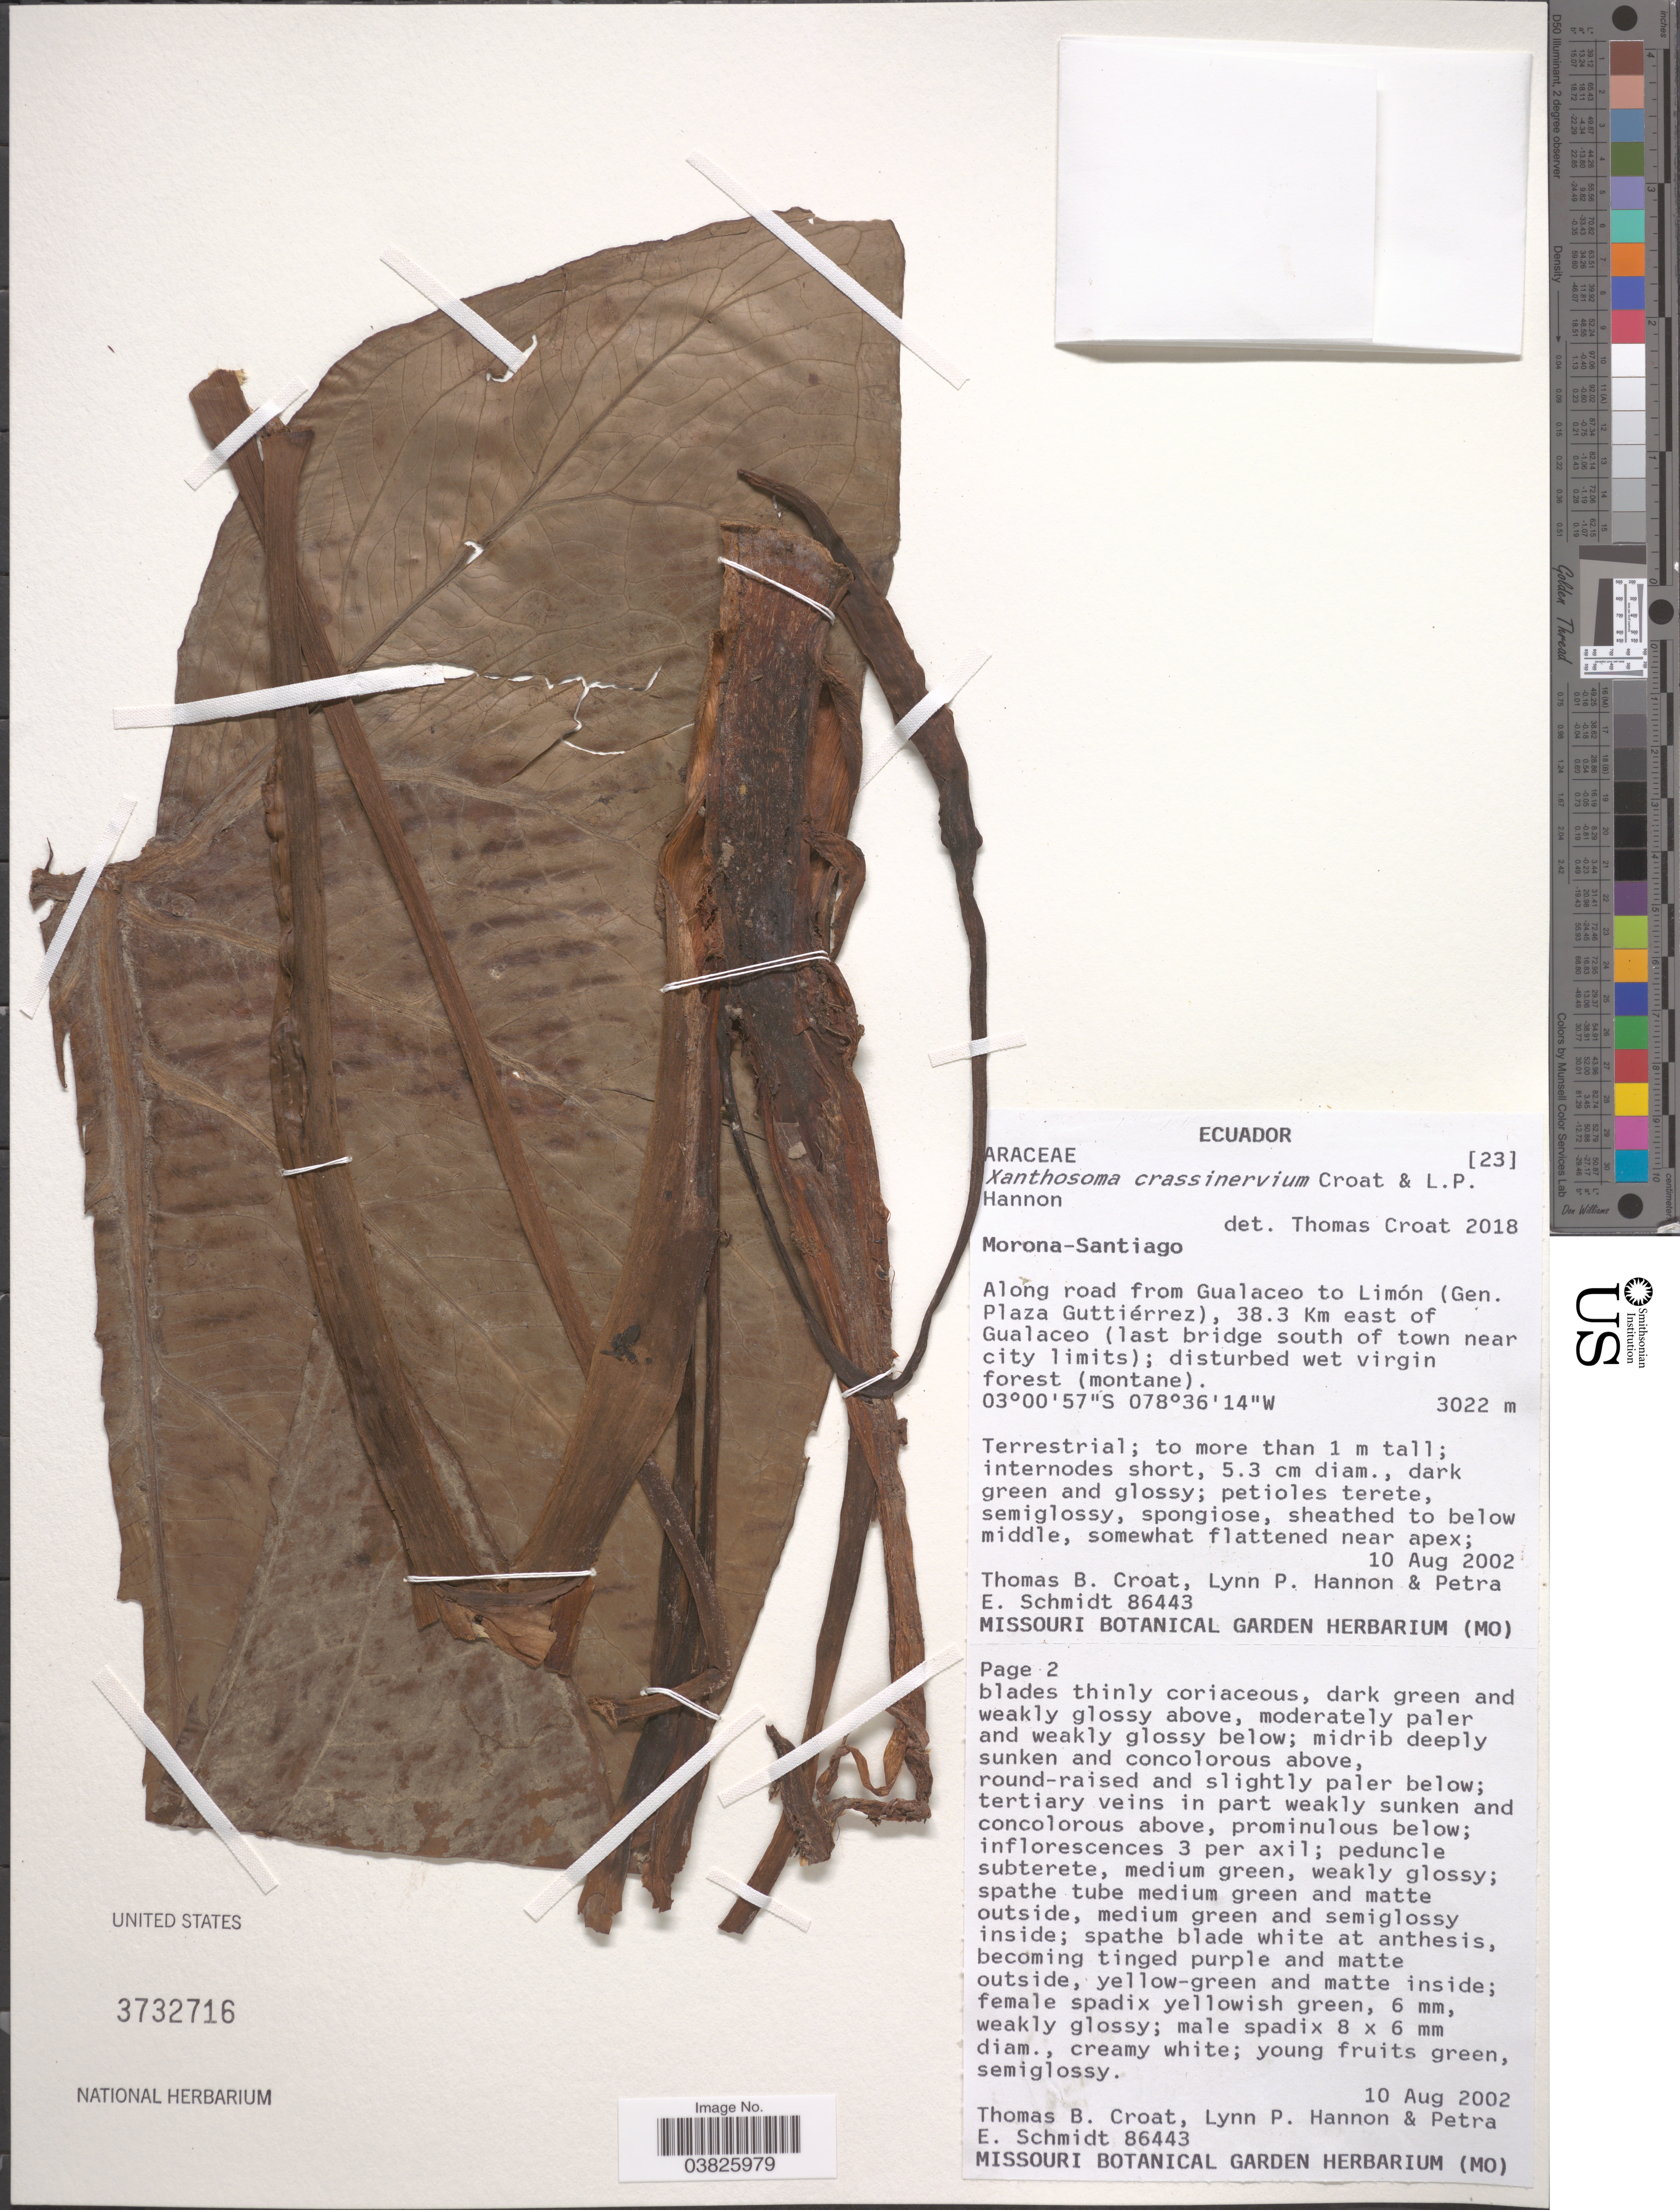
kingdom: Plantae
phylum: Tracheophyta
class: Liliopsida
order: Alismatales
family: Araceae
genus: Xanthosoma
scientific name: Xanthosoma crassinervium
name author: Croat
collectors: T. B. Croat, L. Hannon & P. Schmidt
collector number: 86443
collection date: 2002-08-10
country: Ecuador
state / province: Morona-Santiago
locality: Along road from Gualaceo to Limón (Gen. Plaza Guttierréz), 38.3 Km east of Gualaceo (last bridge south of town near city limits).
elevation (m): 3022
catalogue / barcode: US 3732716